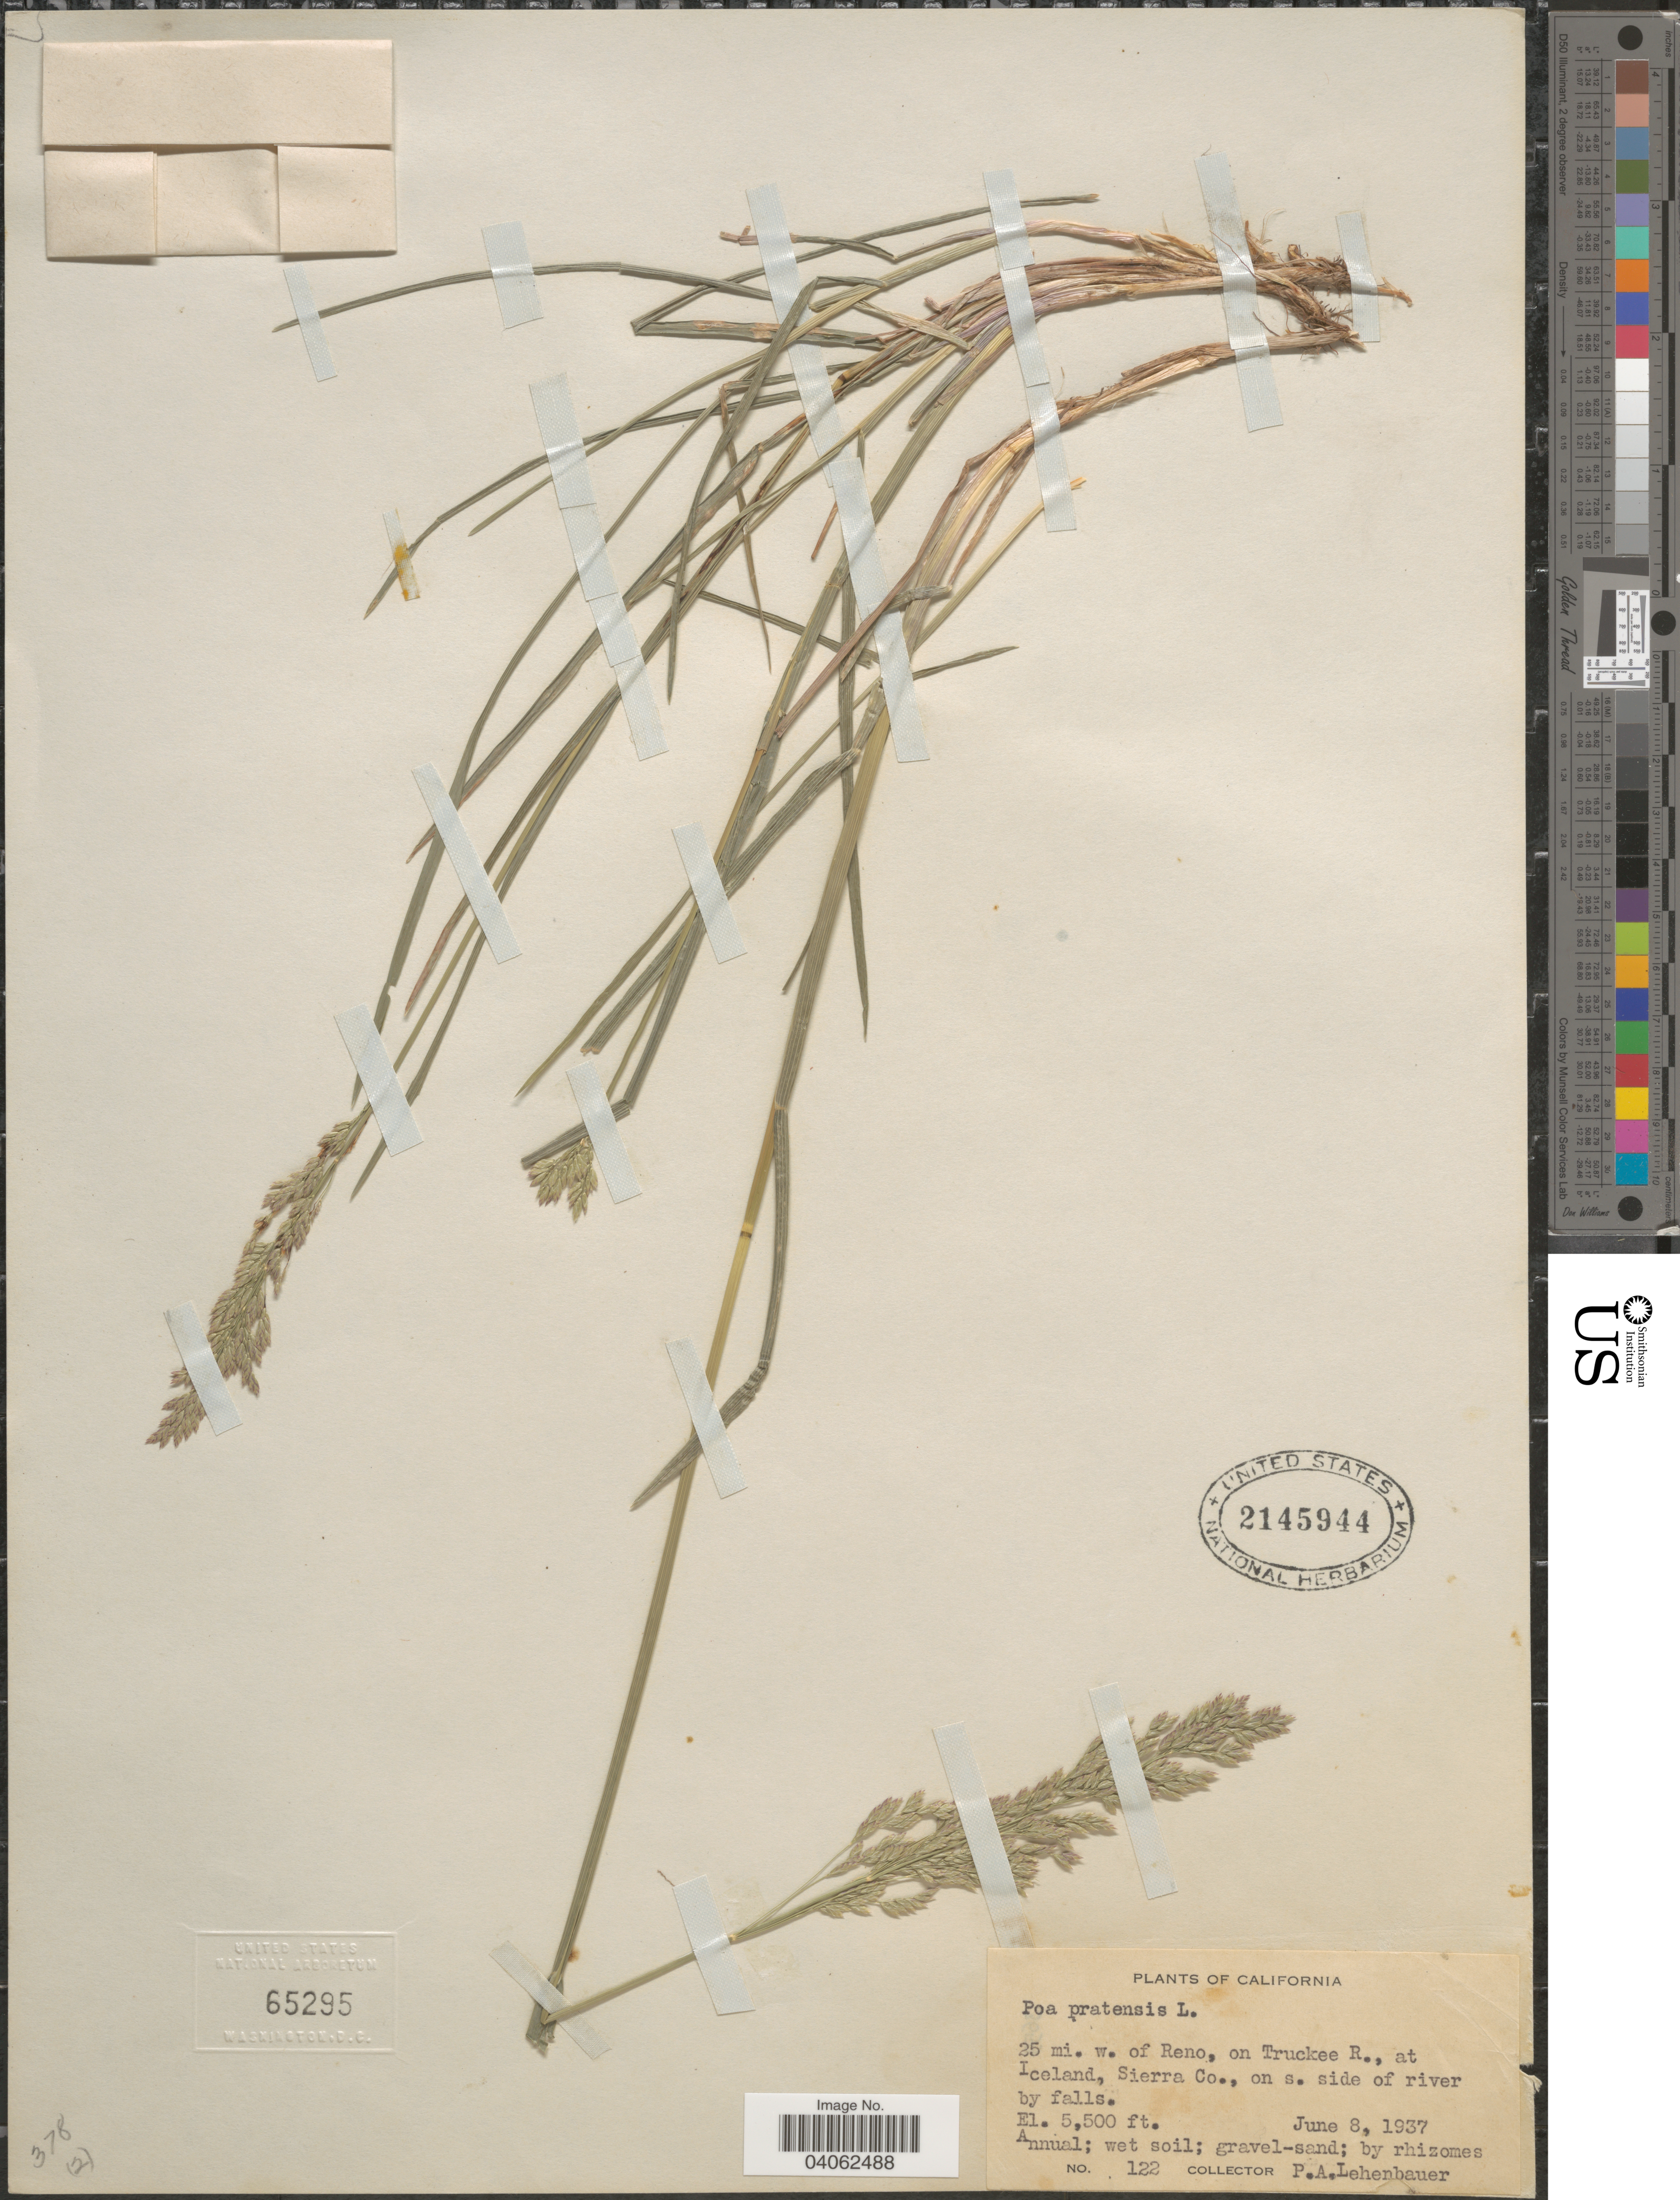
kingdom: Plantae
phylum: Tracheophyta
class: Liliopsida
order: Poales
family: Poaceae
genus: Poa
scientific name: Poa pratensis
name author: L.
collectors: P. Lehenbauer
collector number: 122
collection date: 1937-06-08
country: United States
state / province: California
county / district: Sierra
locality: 25 mi. w. of Reno, on Truckee R., at Iceland, Sierra Co., on s. side of river by falls.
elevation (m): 1676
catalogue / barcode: US 2145944